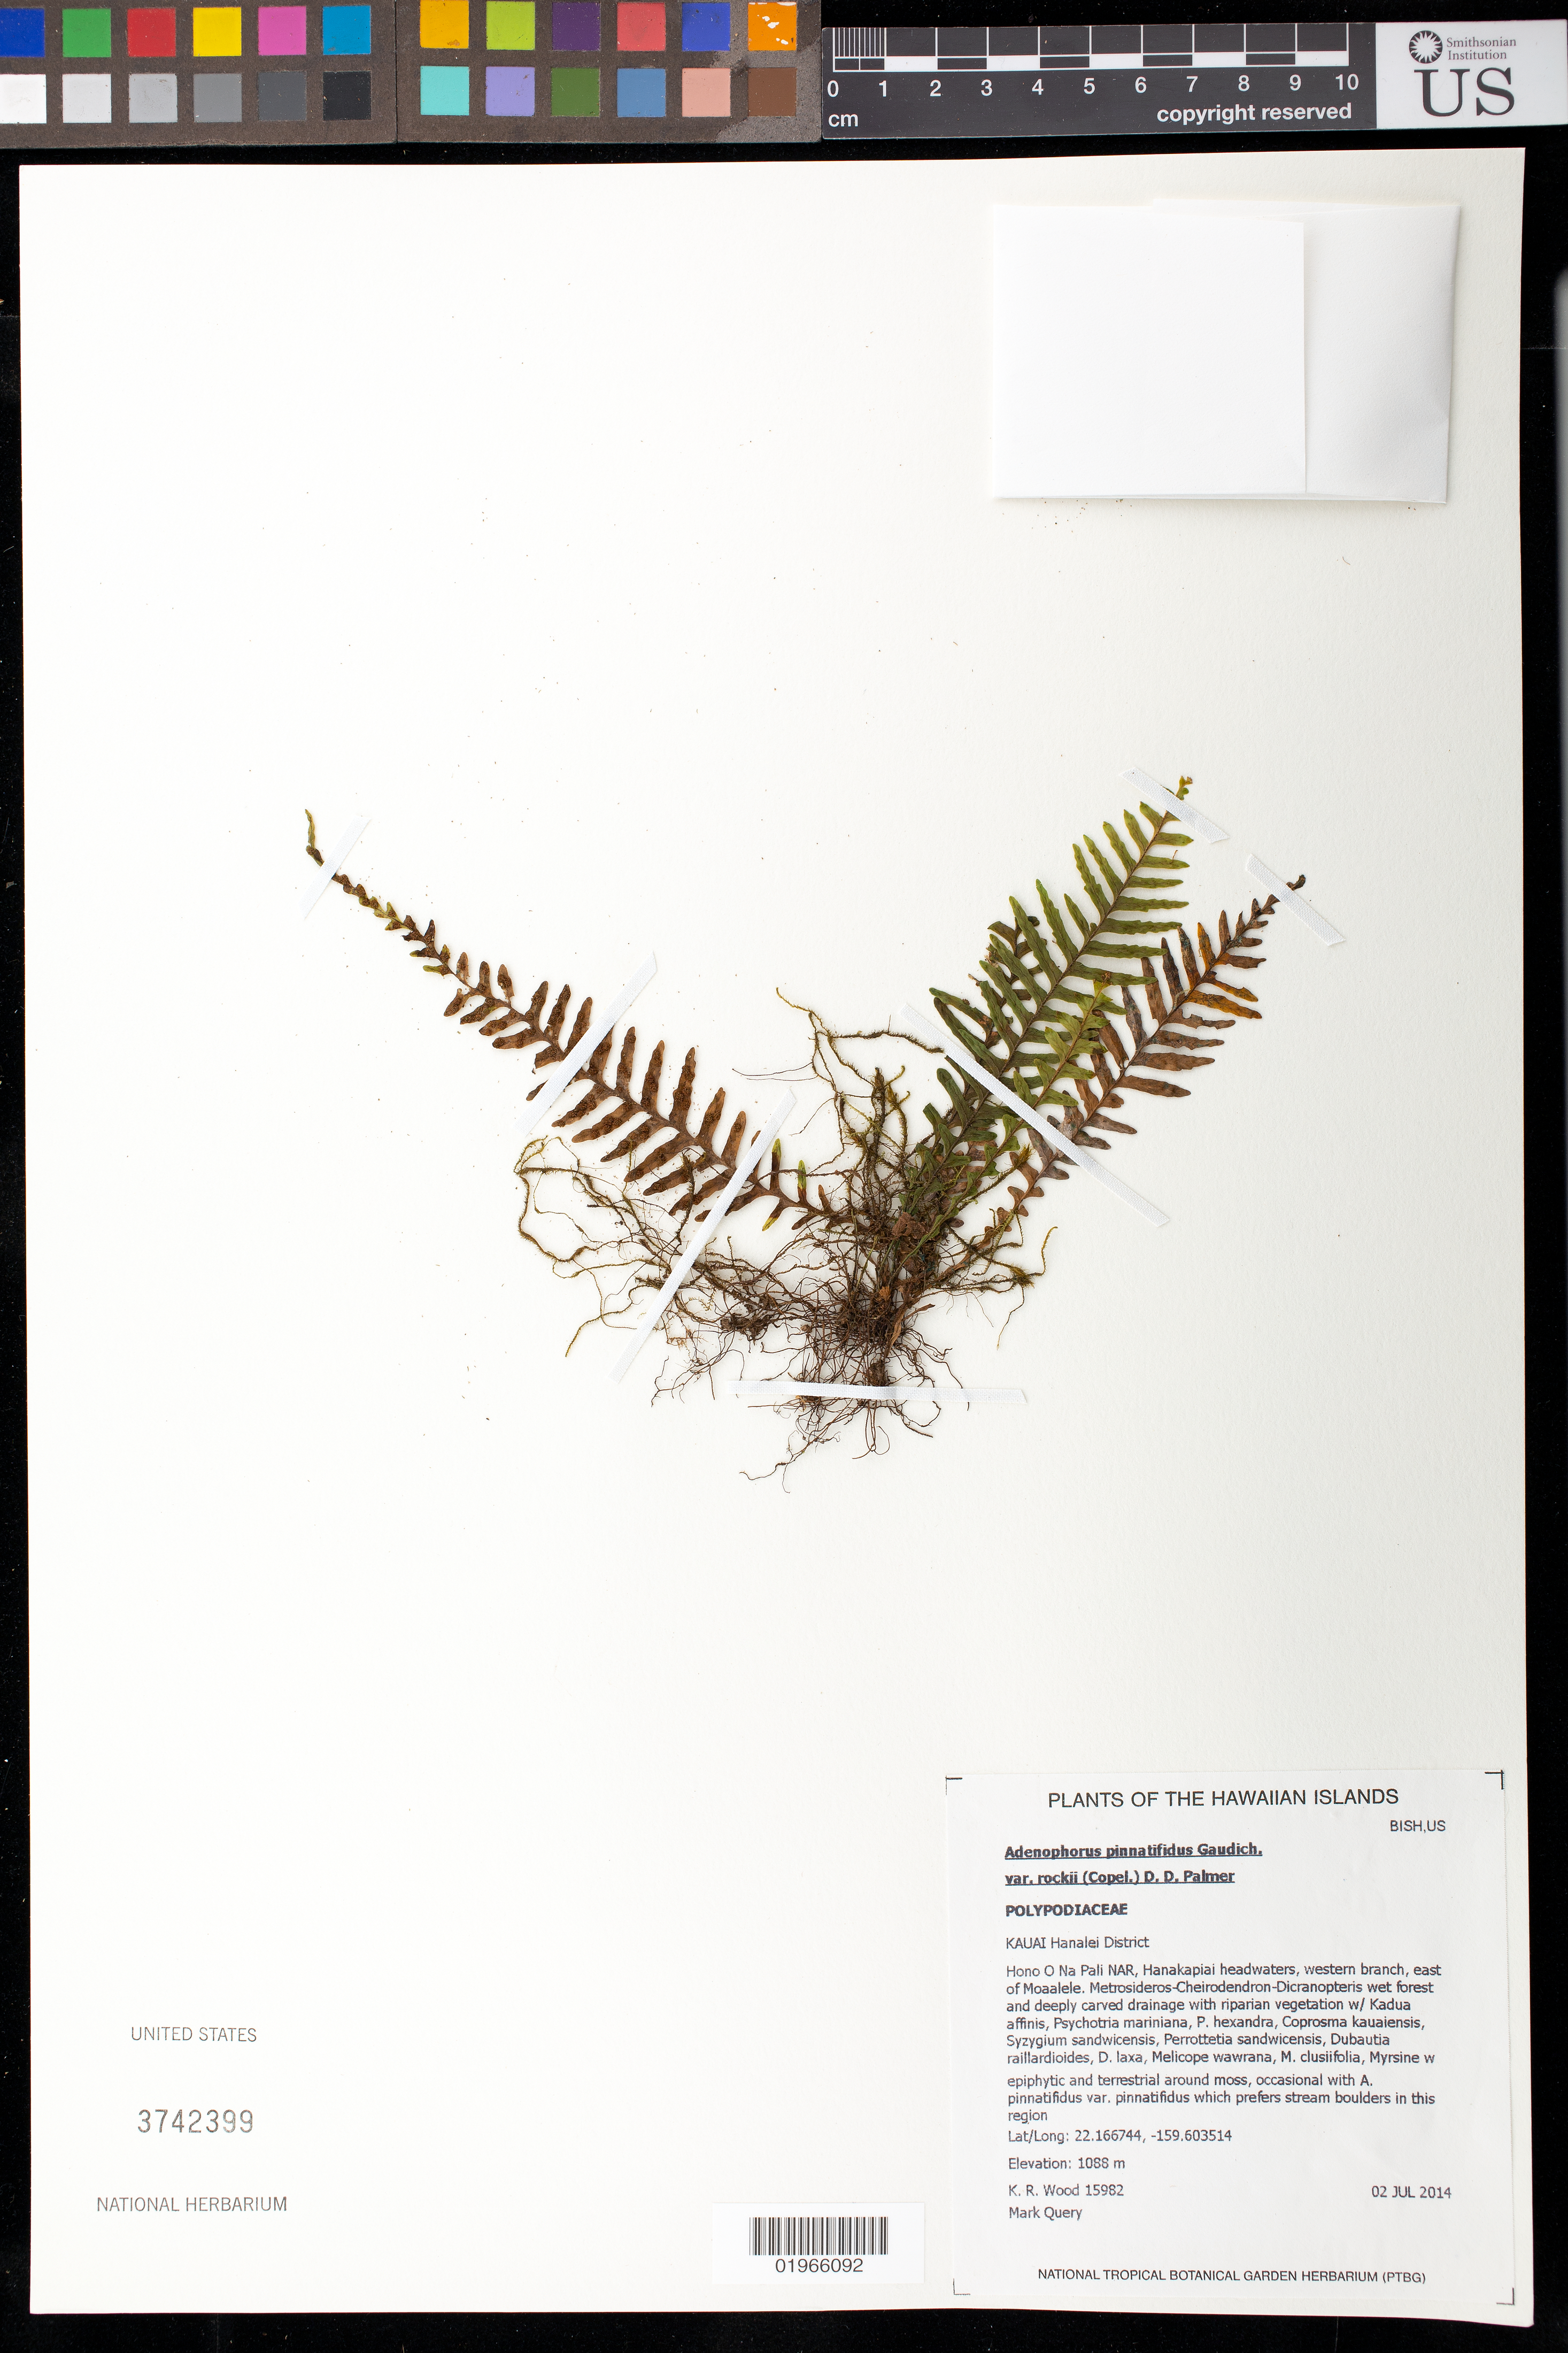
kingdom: Plantae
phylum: Tracheophyta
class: Polypodiopsida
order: Polypodiales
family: Polypodiaceae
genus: Adenophorus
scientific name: Adenophorus pinnatifidus var. rockii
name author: (Copel.) D.D. Palmer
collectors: K. R. Wood & M. Query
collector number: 15982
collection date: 2014-07-02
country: United States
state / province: Hawaii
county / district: Kauai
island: Kaua'i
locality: Hanalei District, Hono O Na Pali NAR, Hanakapiai headwaters, eastern branch, east of Moaalele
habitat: Wet forest and deeply carved drainage with riparian vegetation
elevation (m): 1088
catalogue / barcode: US 3742399